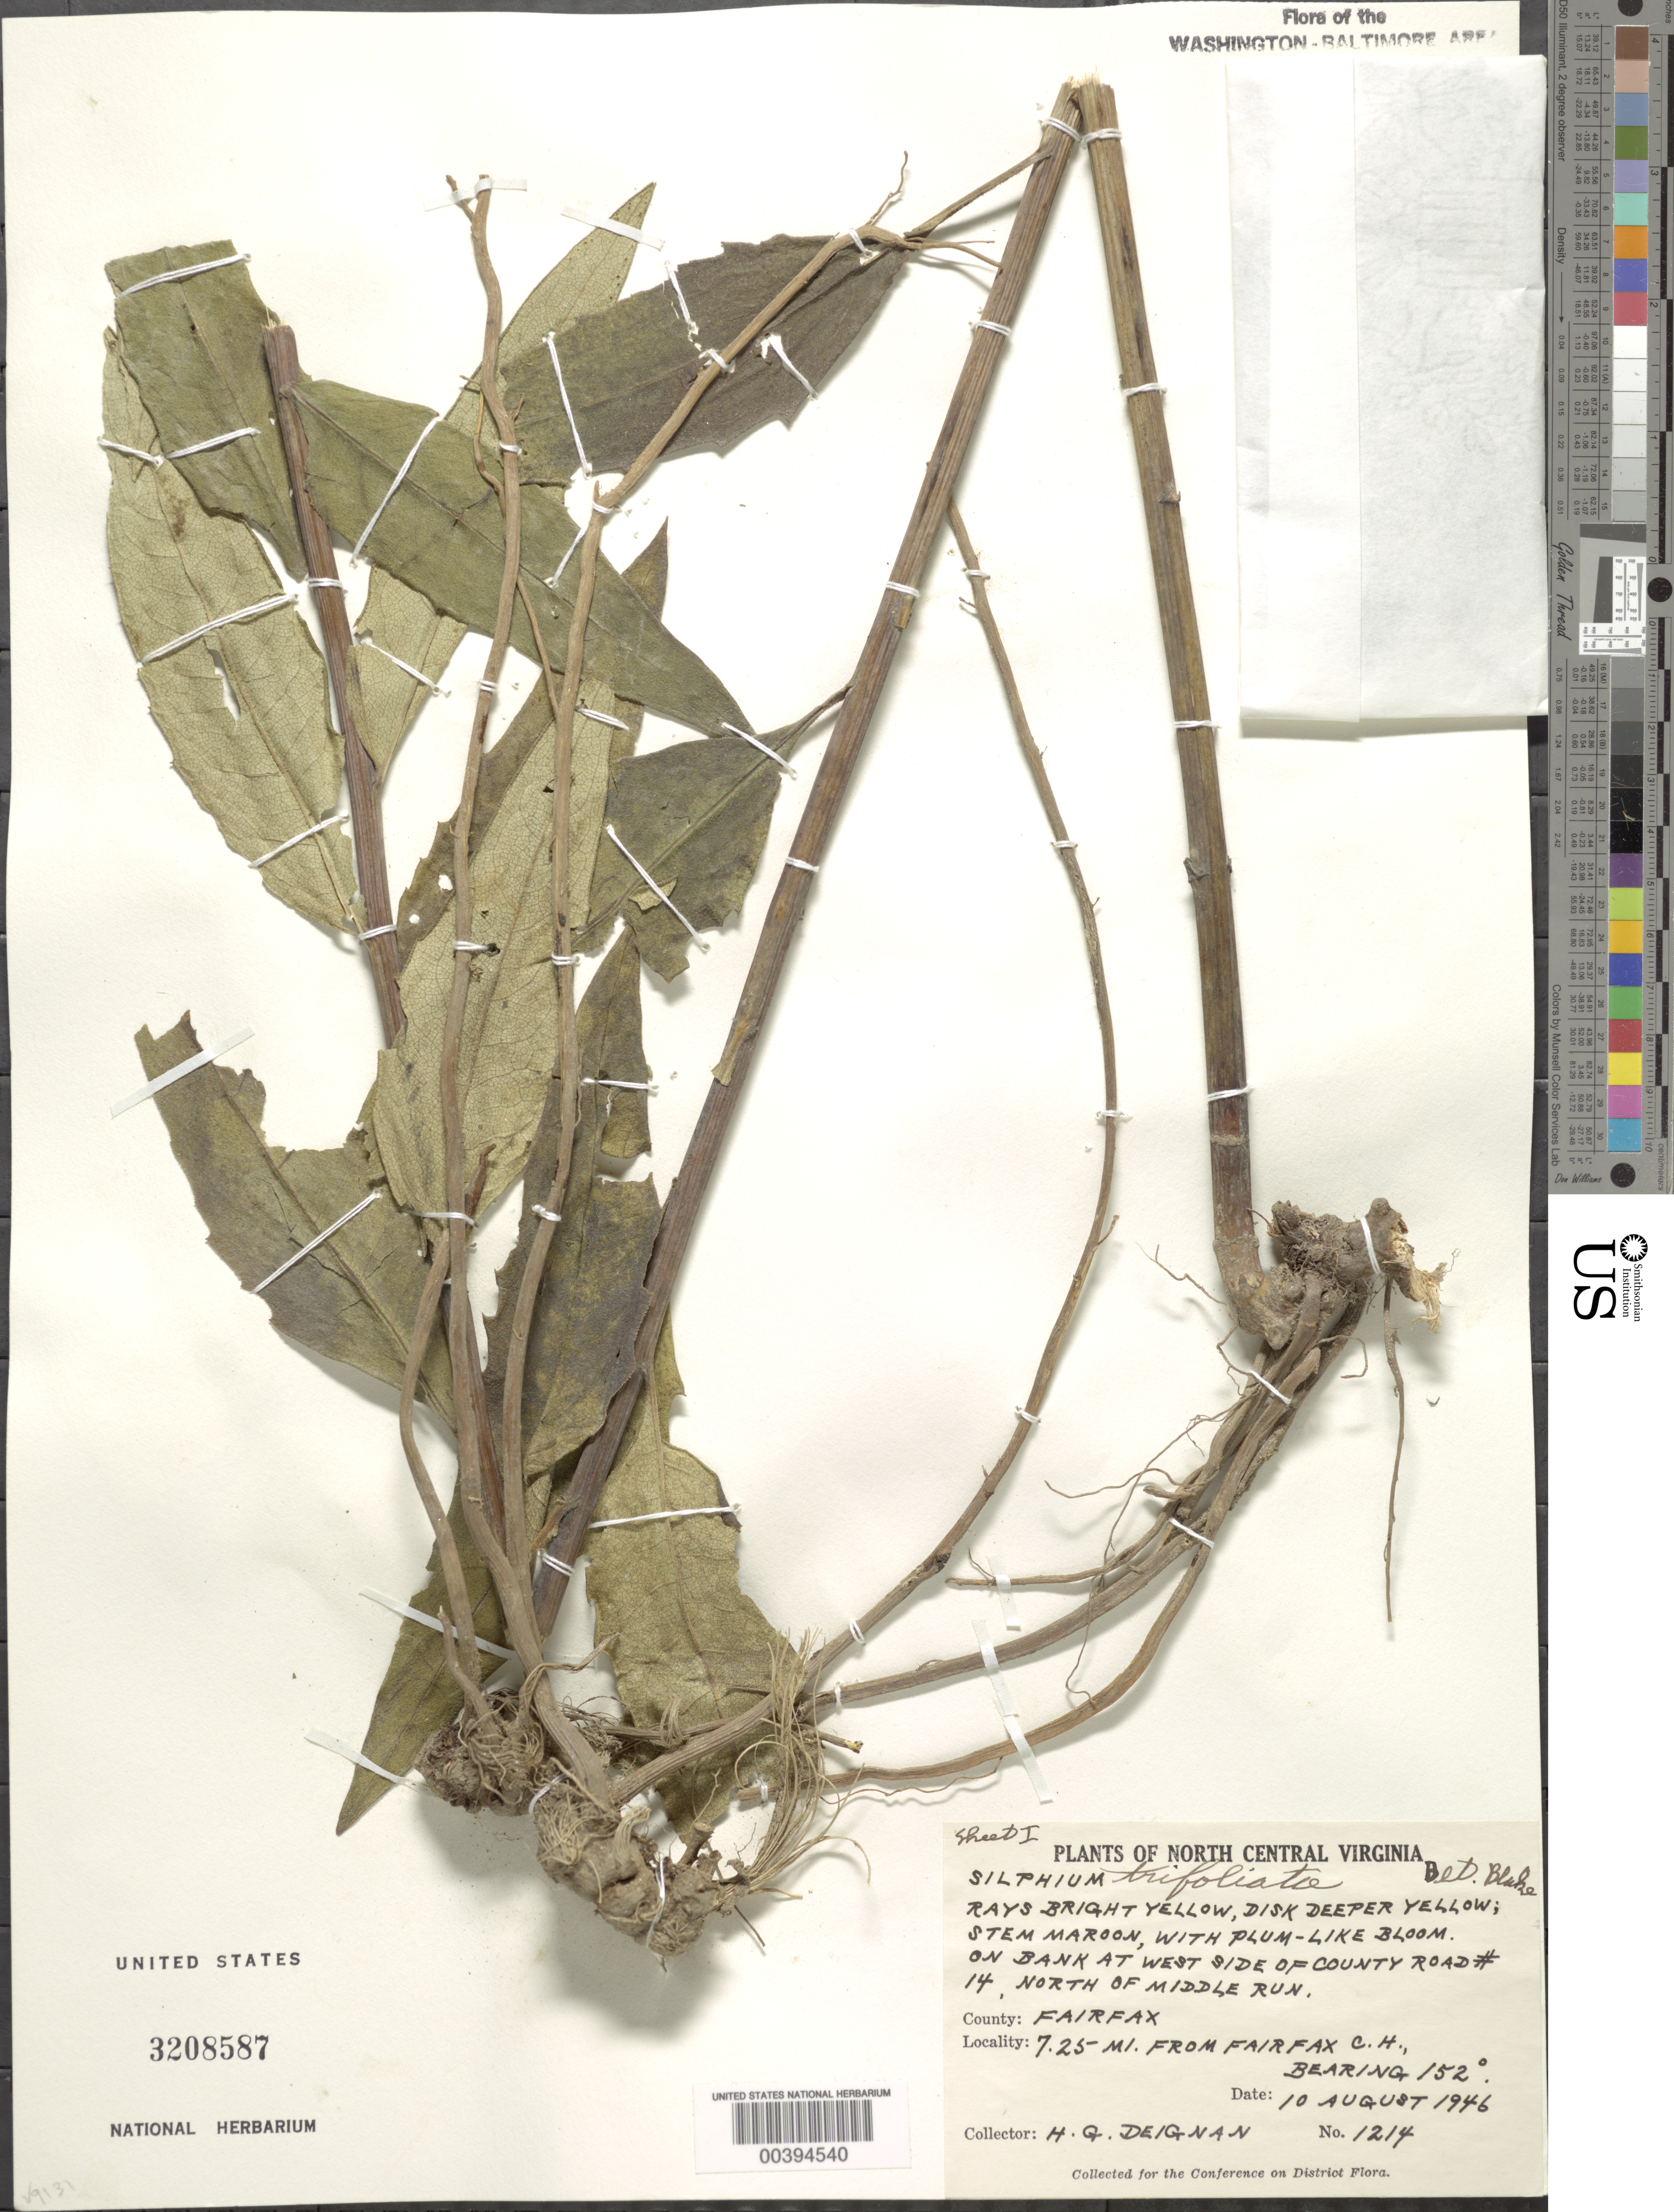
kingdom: Plantae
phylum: Tracheophyta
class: Magnoliopsida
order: Asterales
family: Asteraceae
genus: Silphium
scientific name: Silphium asteriscus var. trifoliatum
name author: (L.) Clevinger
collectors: H. Deignan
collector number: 1214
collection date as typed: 10 Aug 1946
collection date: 1946-08-10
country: United States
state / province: Virginia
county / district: Fairfax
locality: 7.25 M from Fairfax Court House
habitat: On bank of road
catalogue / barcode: US 3208587